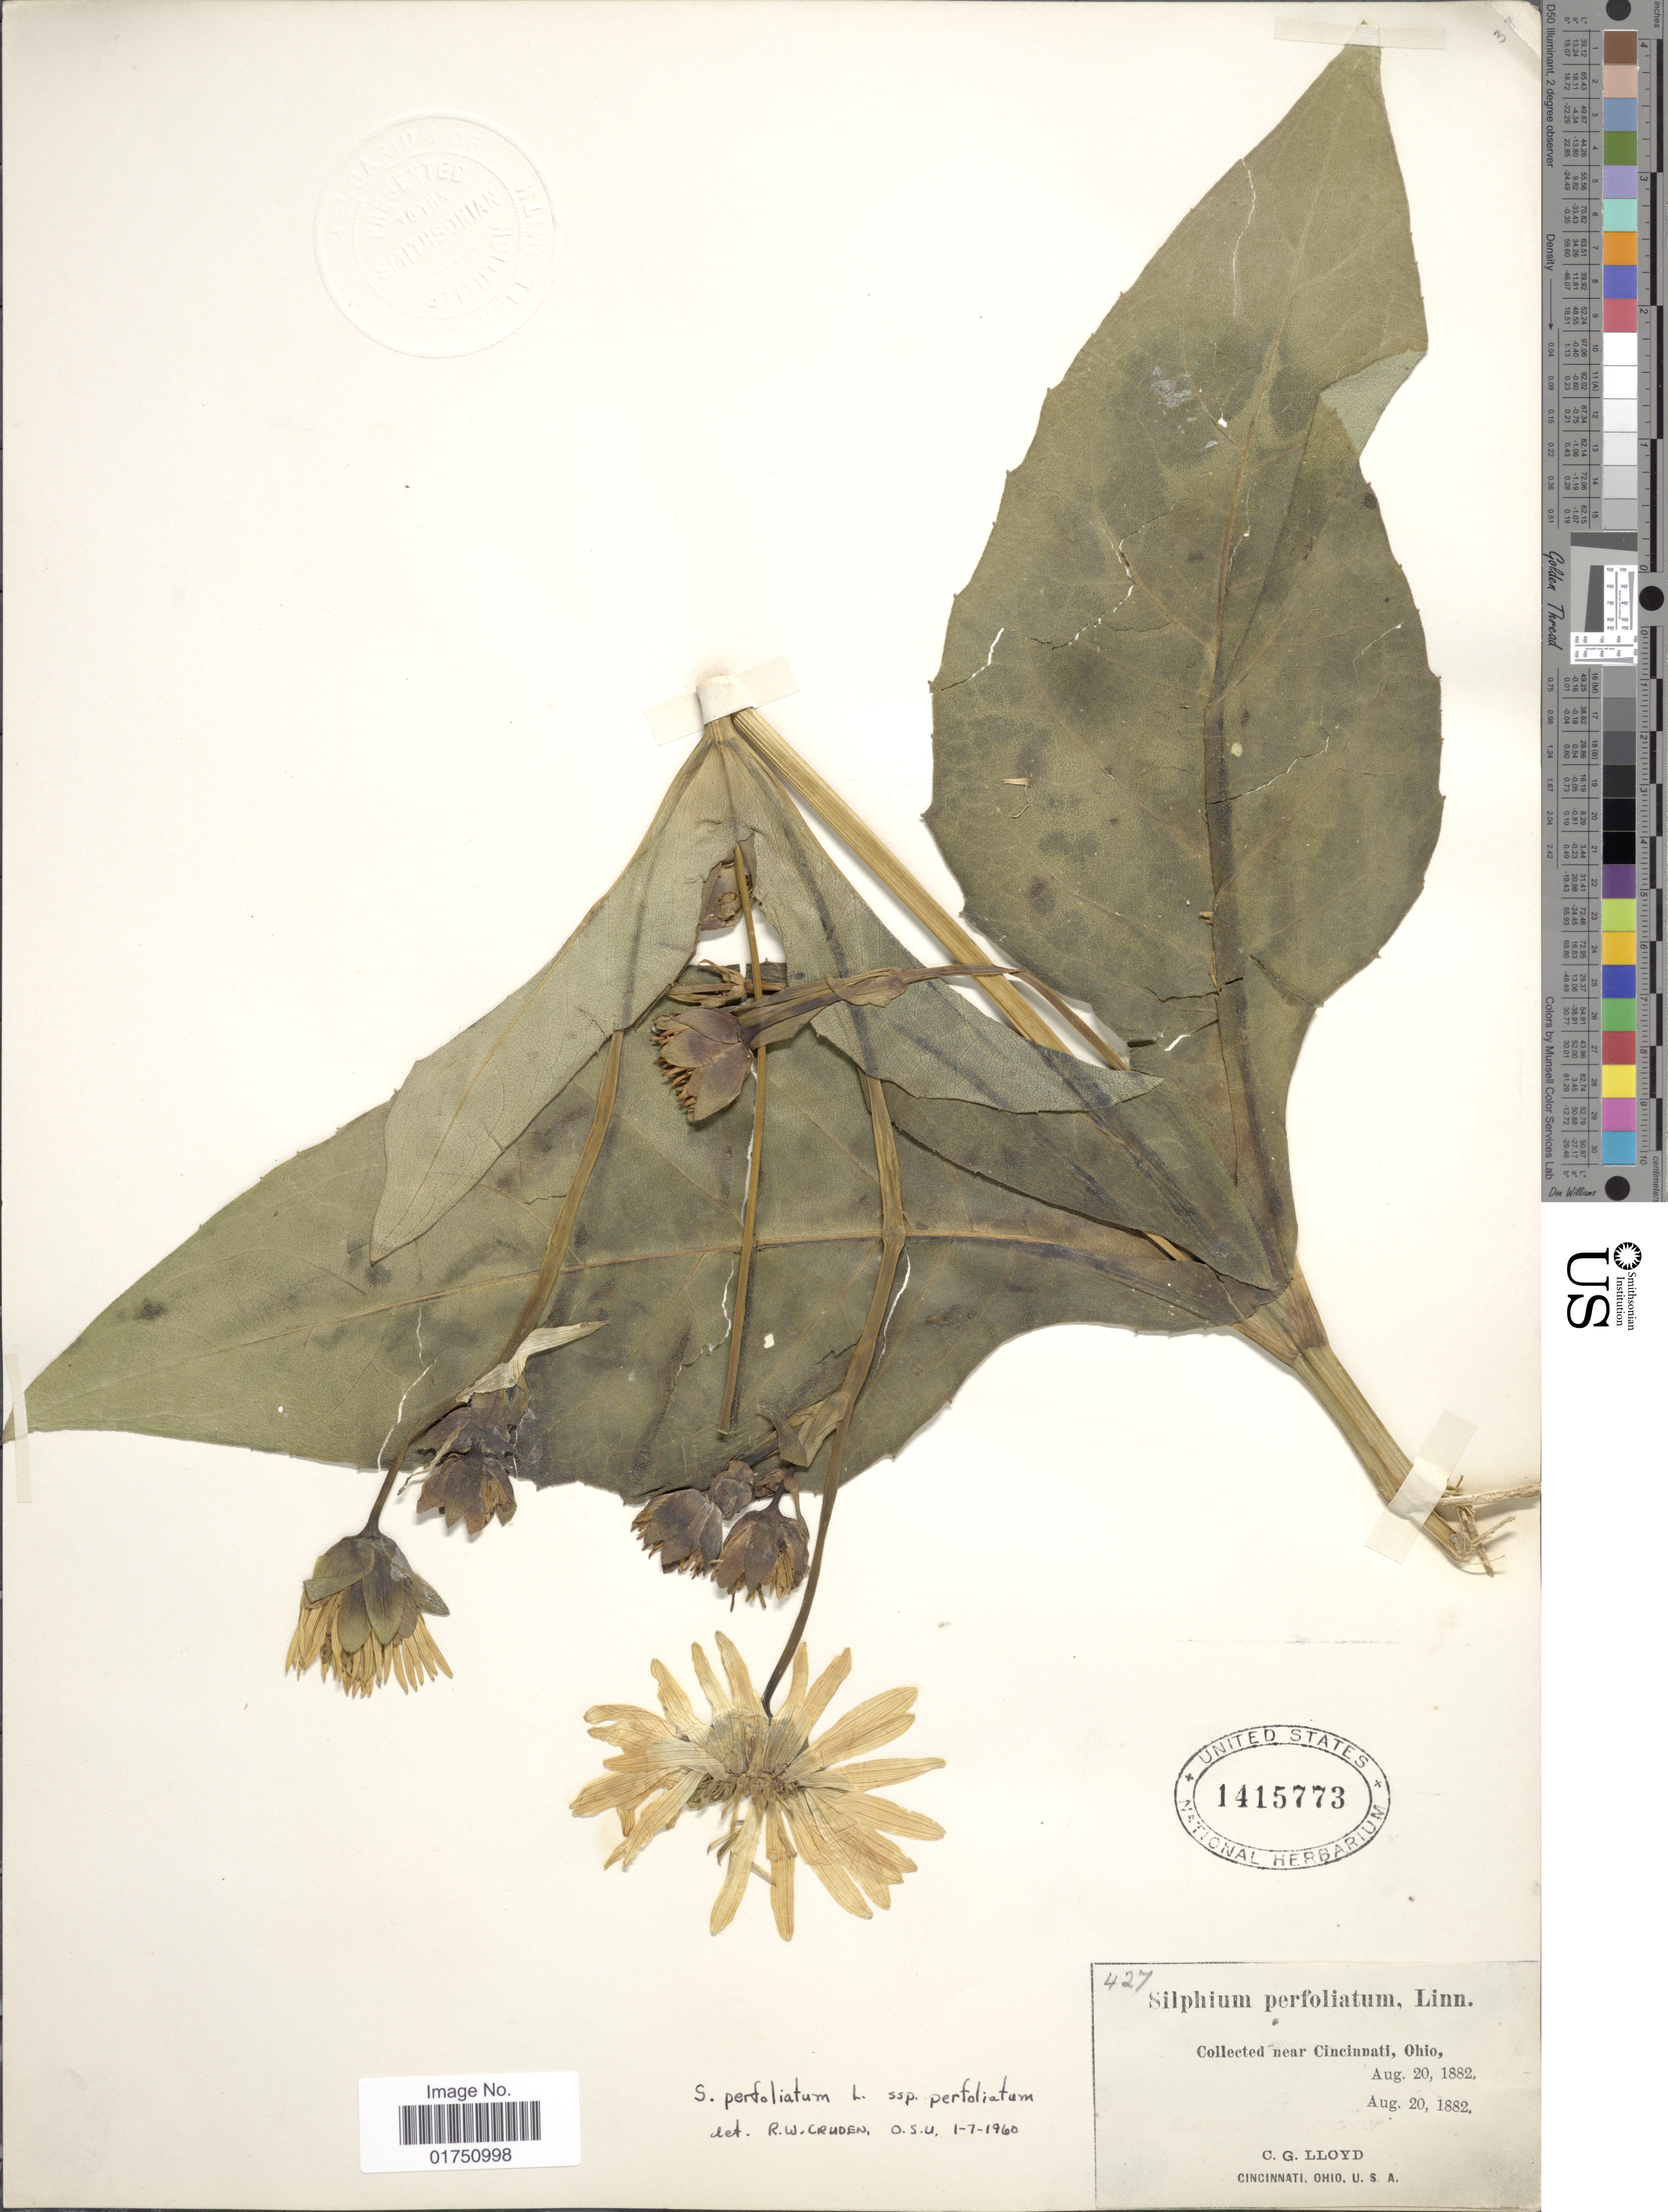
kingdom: Plantae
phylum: Tracheophyta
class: Magnoliopsida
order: Asterales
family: Asteraceae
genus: Silphium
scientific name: Silphium perfoliatum var. perfoliatum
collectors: C. G. Lloyd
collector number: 427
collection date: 1882-08-20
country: United States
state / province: Ohio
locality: Collected near Cincinnati, Ohio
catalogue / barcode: US 1415773